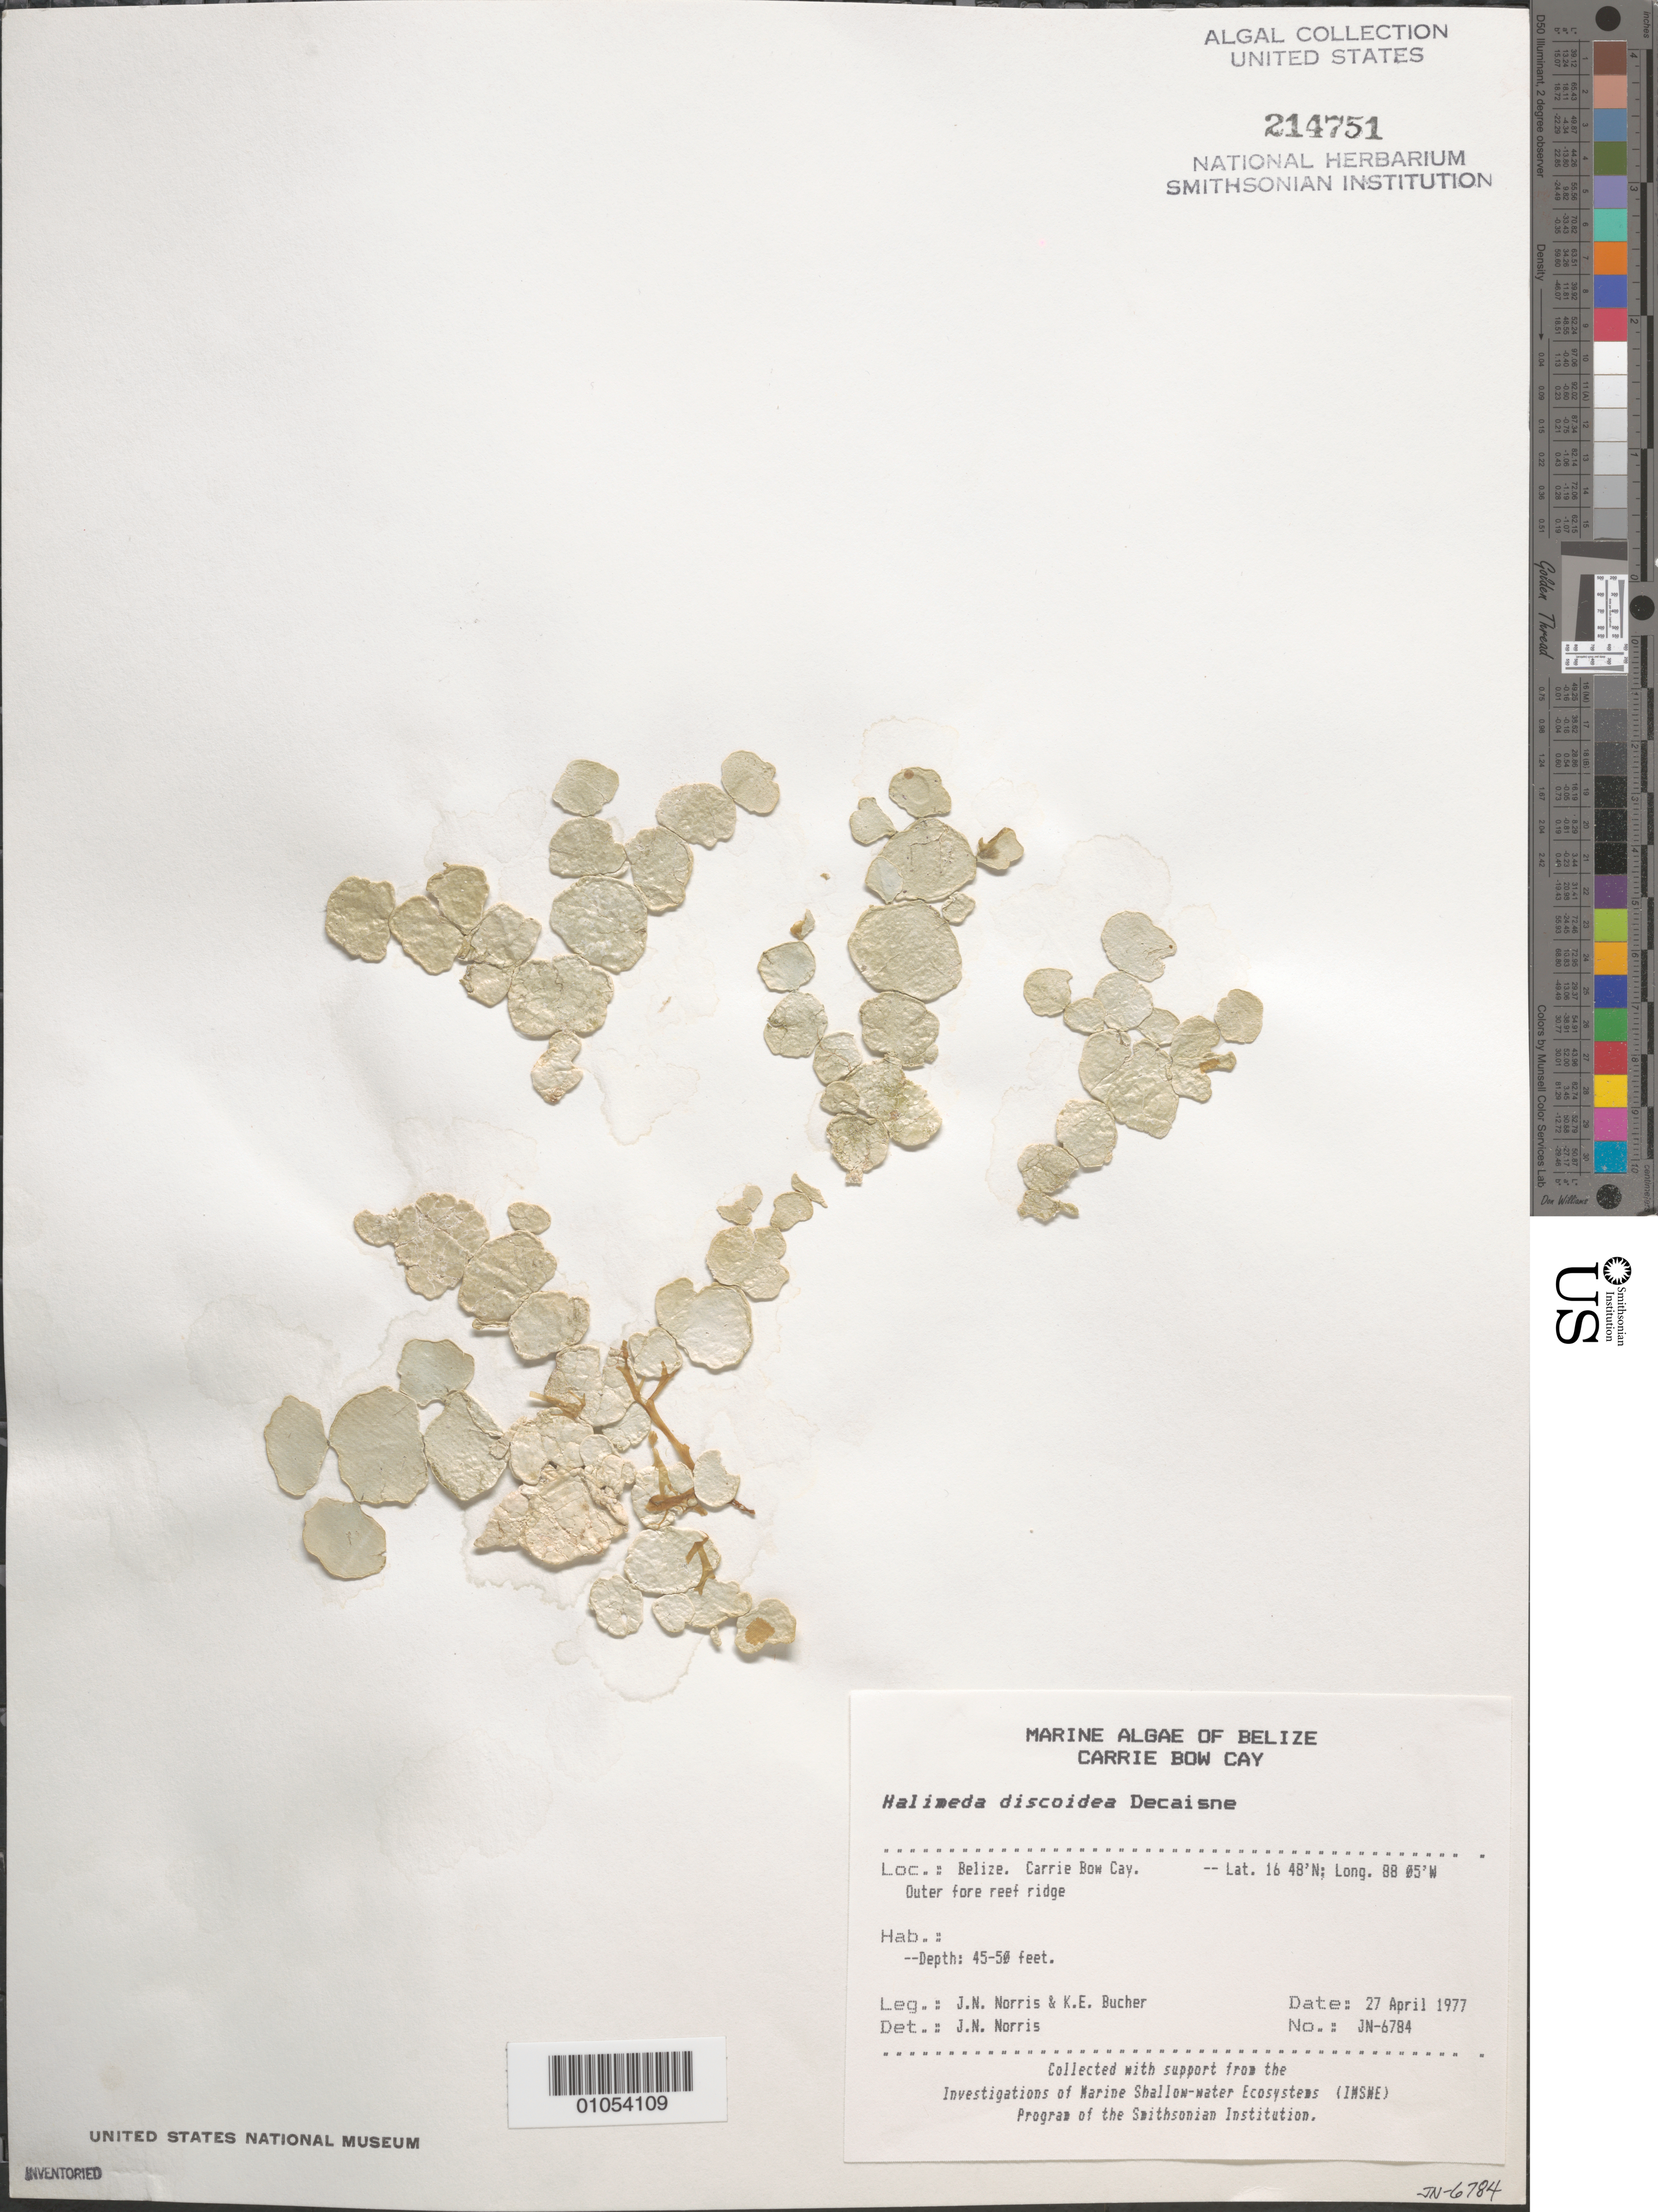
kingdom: Plantae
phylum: Chlorophyta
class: Ulvophyceae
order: Bryopsidales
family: Halimedaceae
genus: Halimeda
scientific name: Halimeda discoidea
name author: Decne.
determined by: Norris, James N.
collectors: J. N. Norris & K. E. Bucher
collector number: JN-6784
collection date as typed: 27 Apr 1977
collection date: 1977-04-27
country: Belize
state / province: Stann Creek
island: Carrie Bow Cay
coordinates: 16 48'N, 88 05'W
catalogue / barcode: US 214751